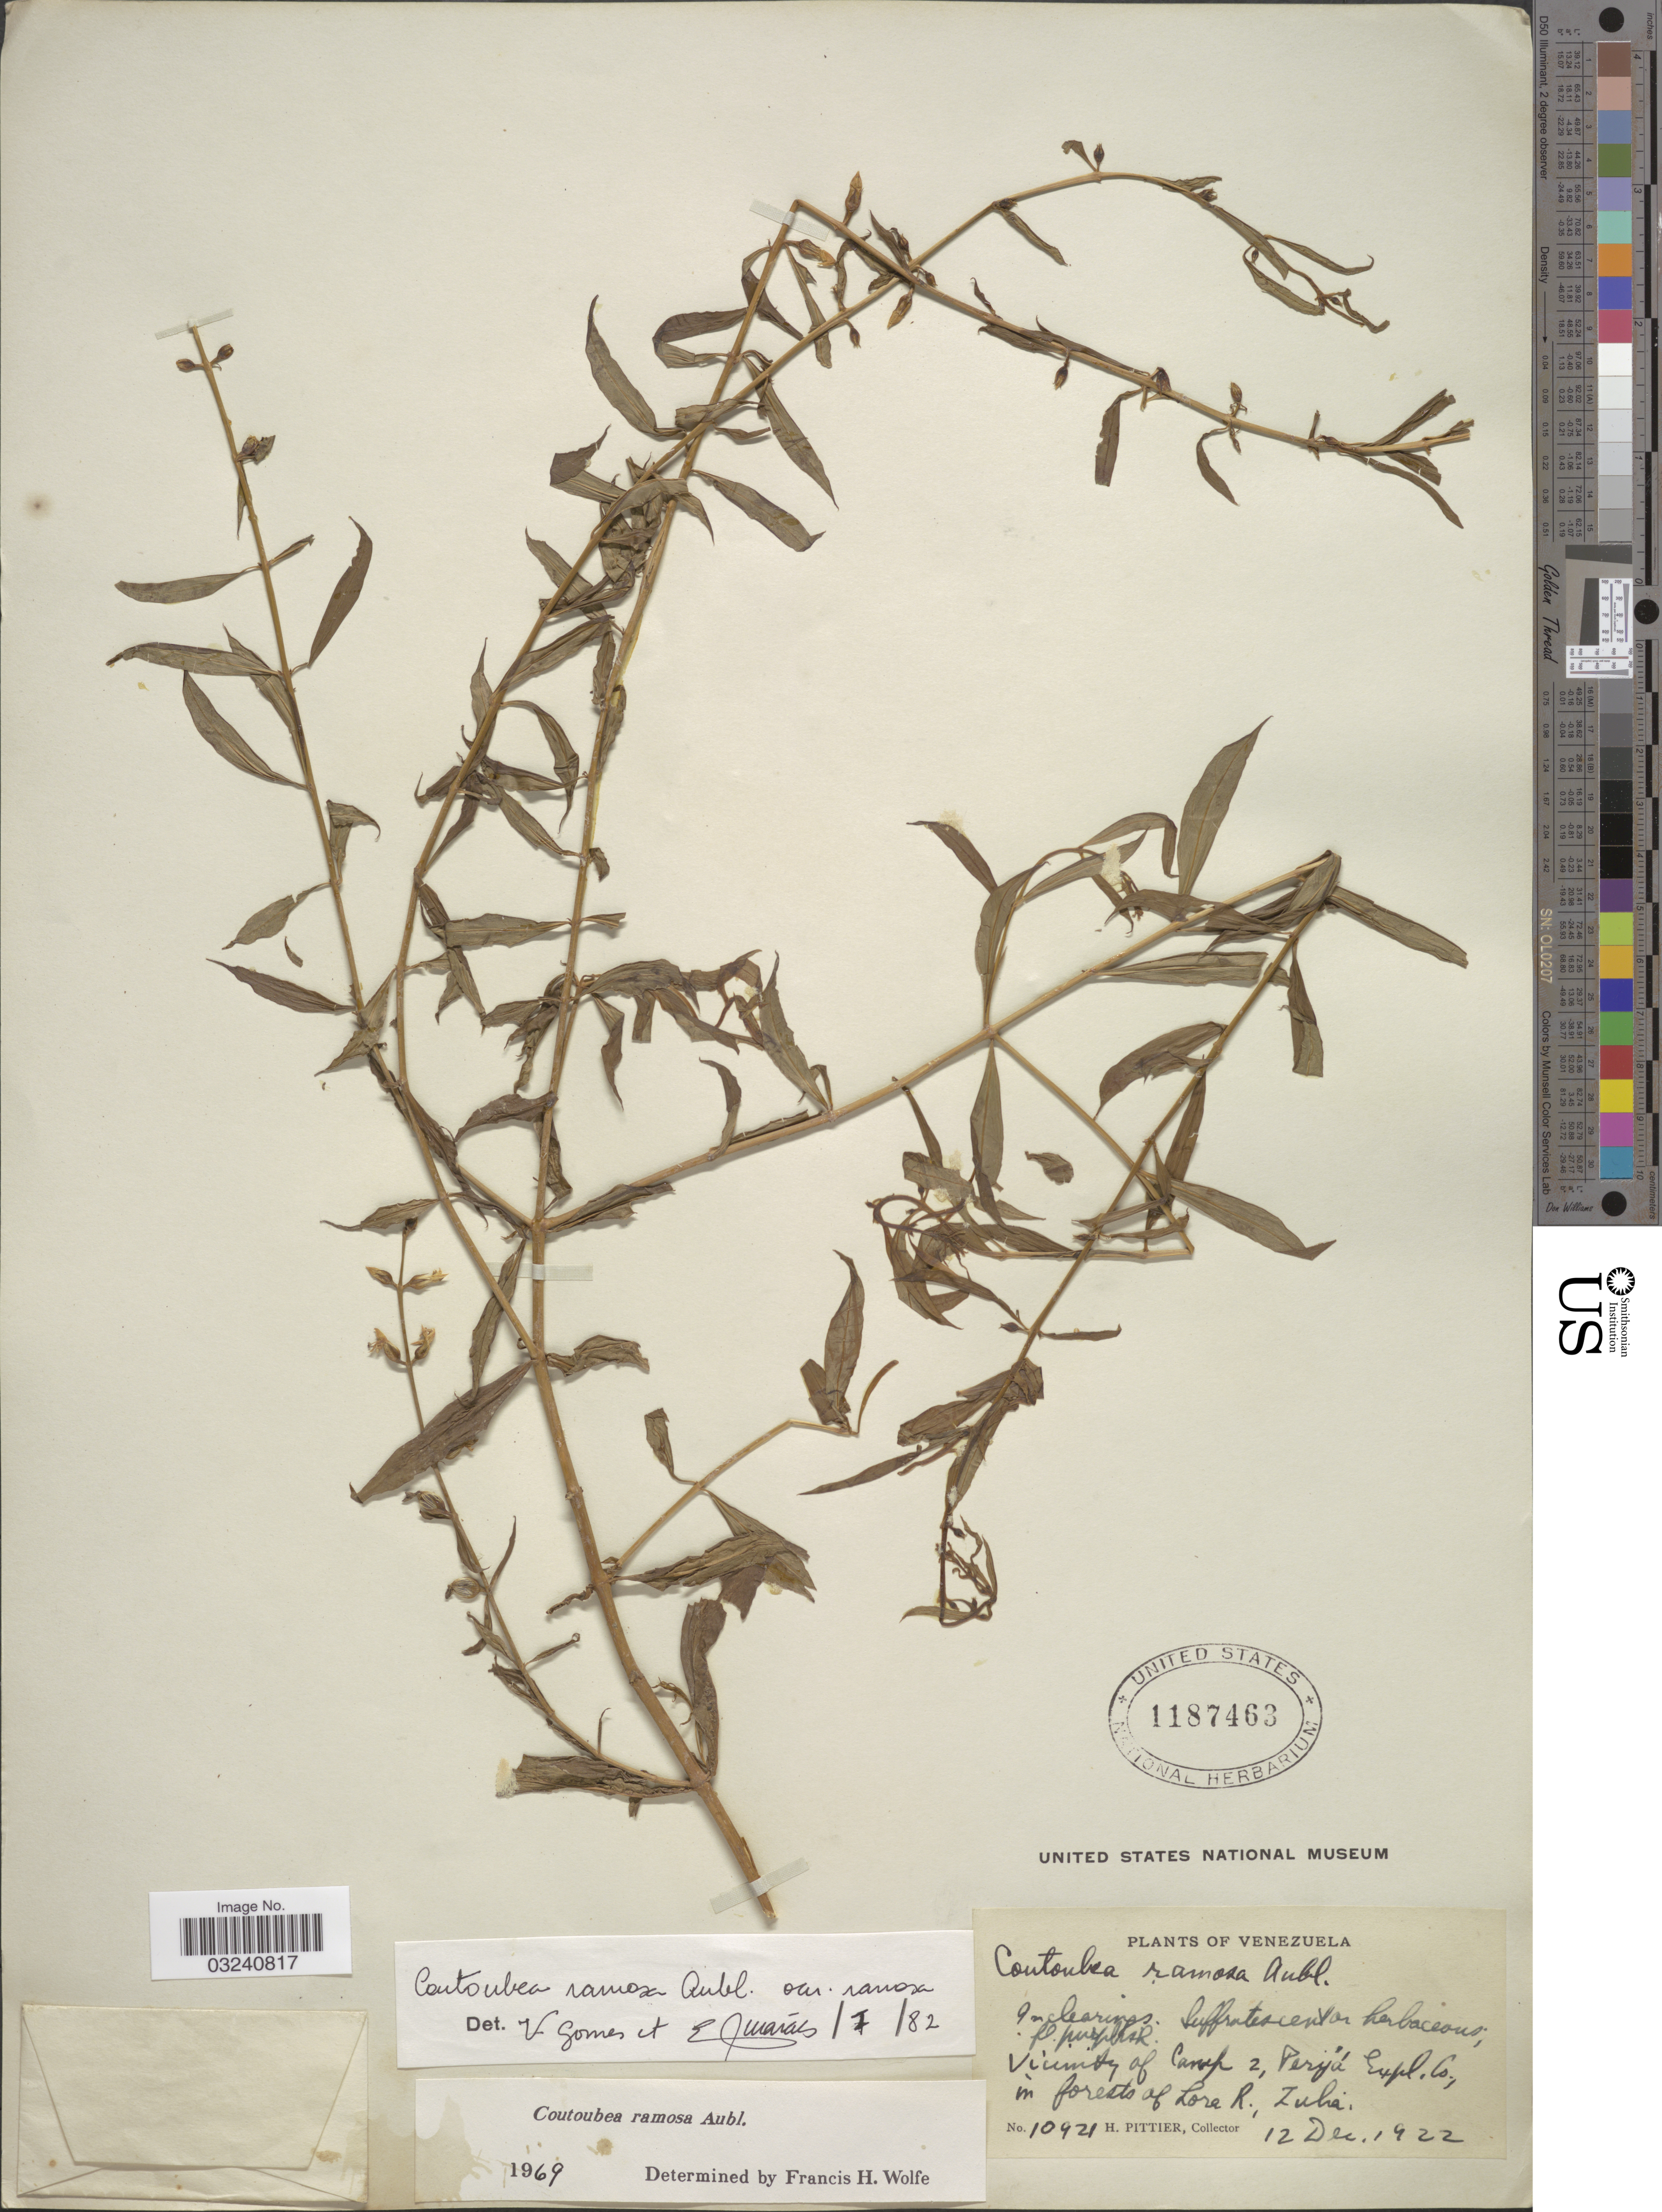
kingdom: Plantae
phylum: Tracheophyta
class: Magnoliopsida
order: Gentianales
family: Gentianaceae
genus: Coutoubea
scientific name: Coutoubea ramosa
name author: Aubl.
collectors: H. F. Pittier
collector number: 10921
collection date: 1922-12-12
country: Venezuela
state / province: Zulia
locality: Vicinity of Camp 2, Perijá Expl. Co., in forests of Lora R.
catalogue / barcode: US 1187463